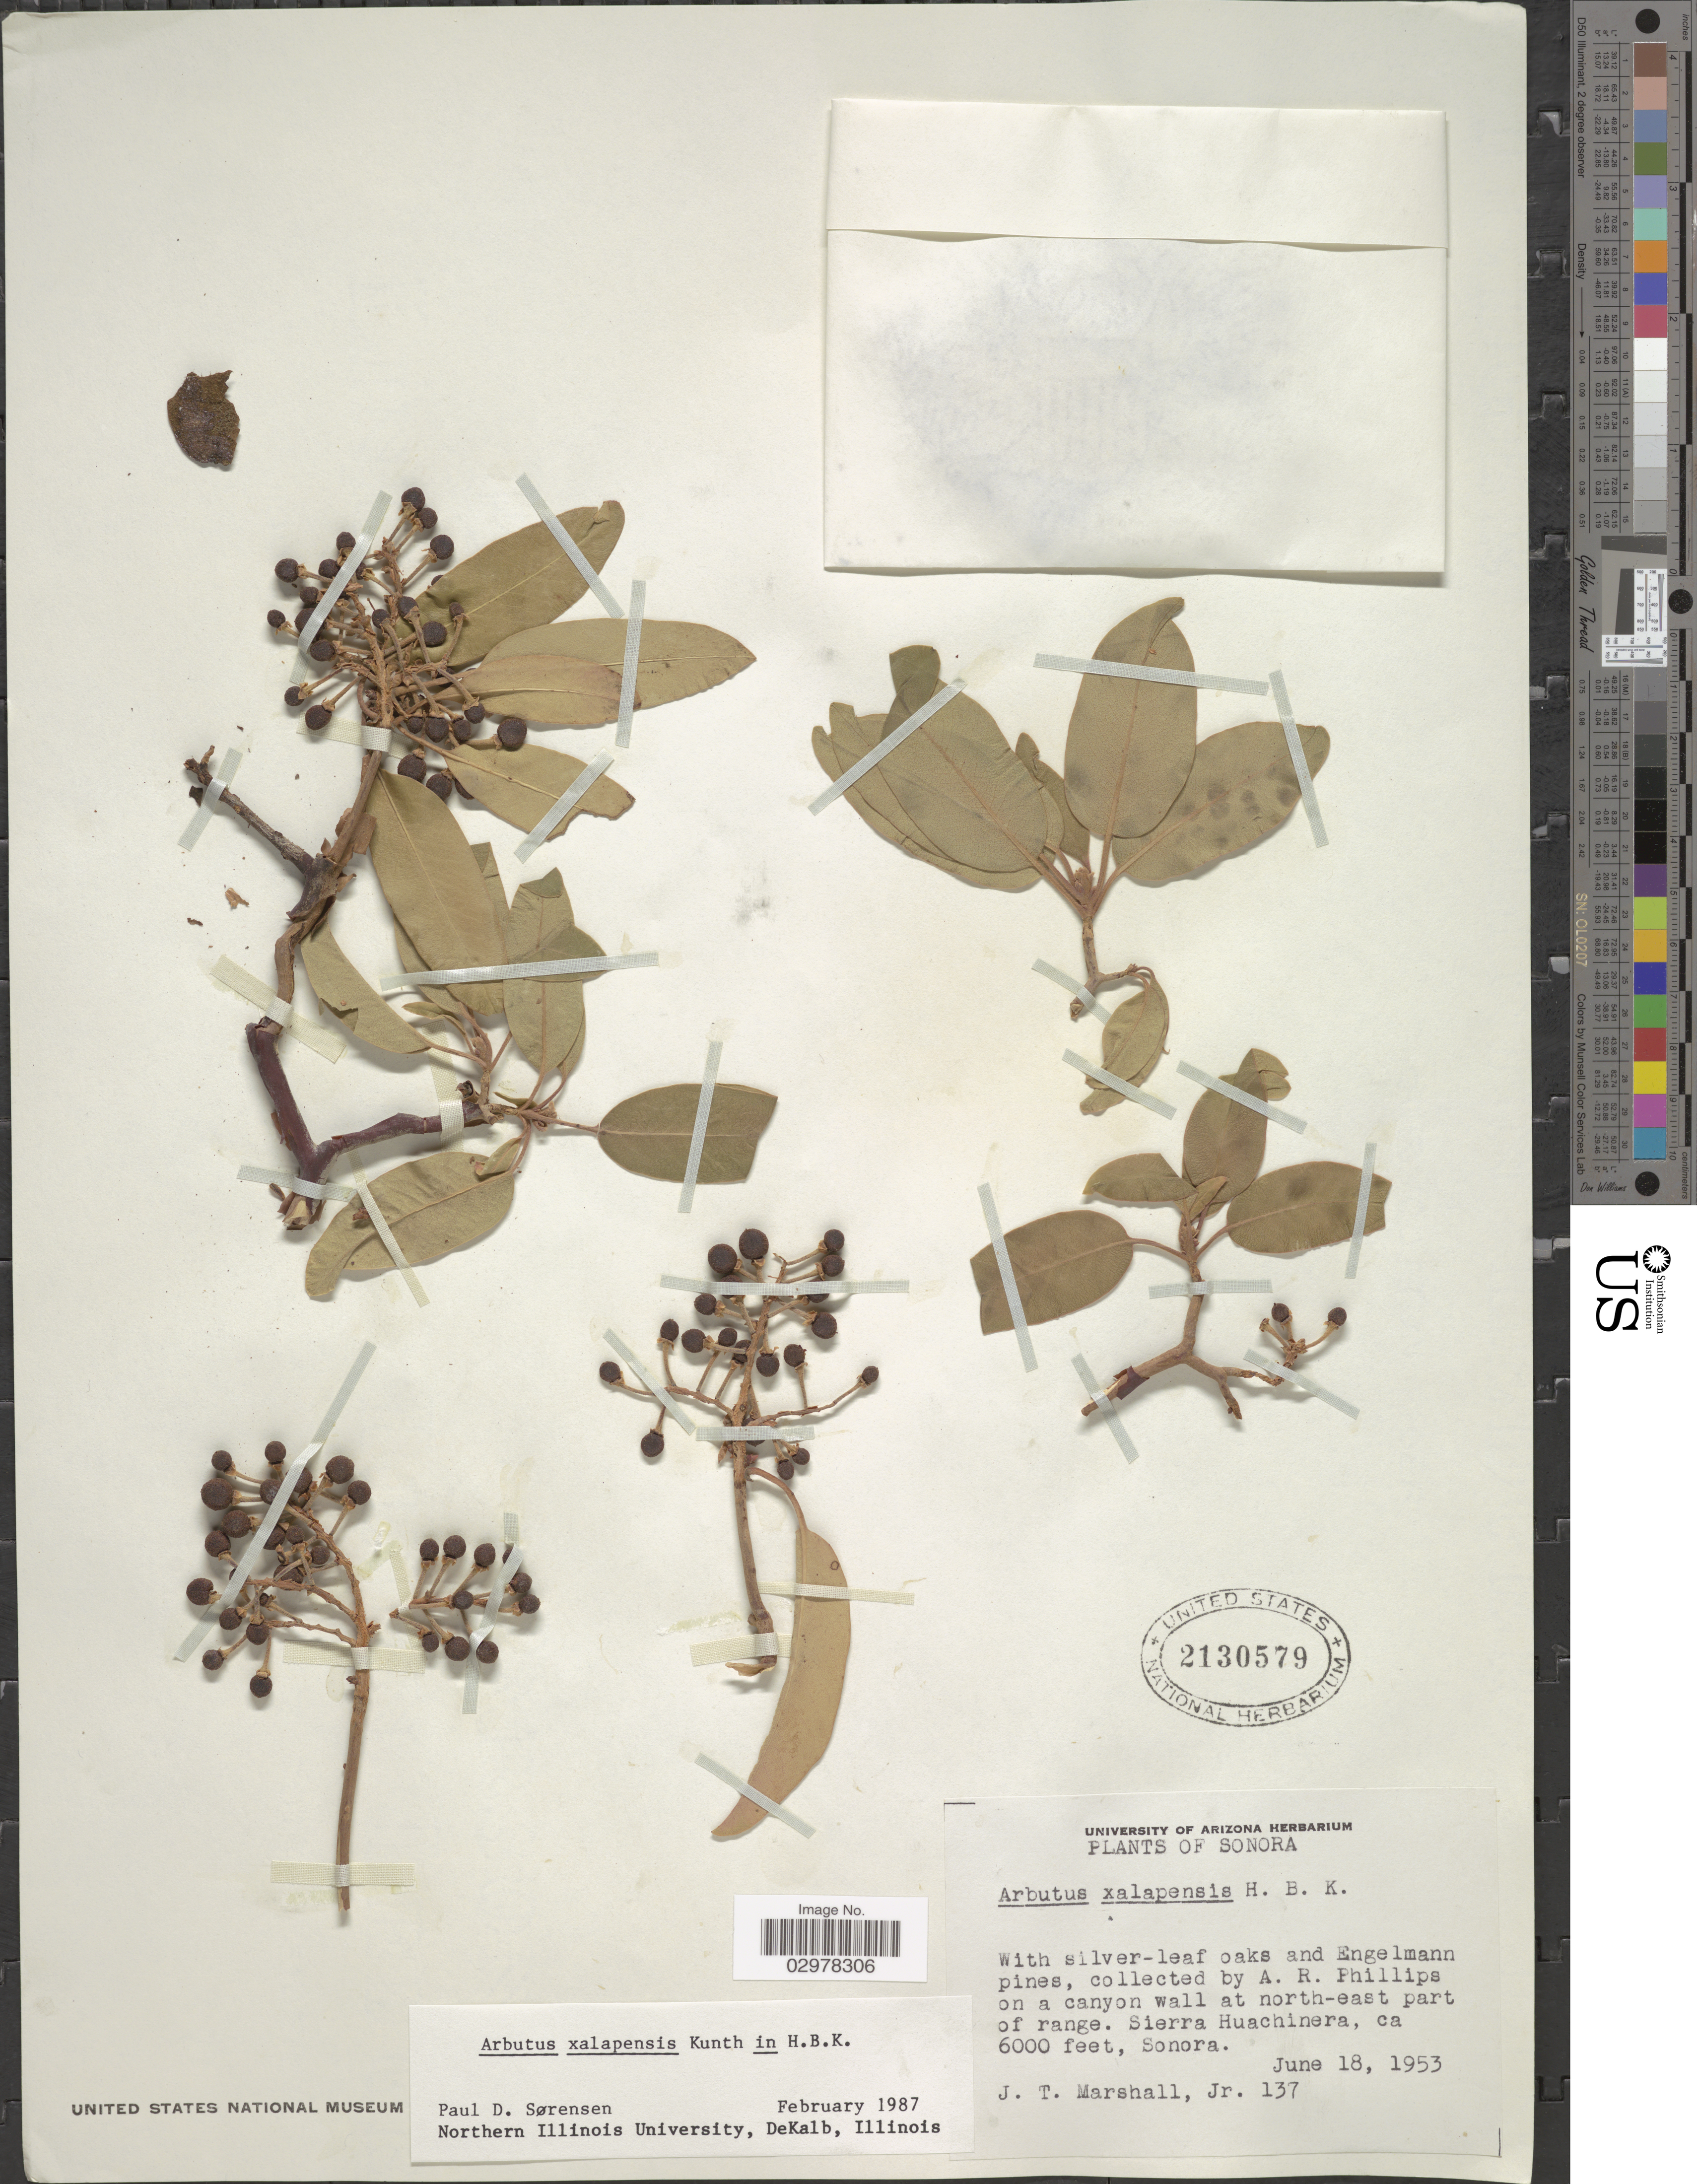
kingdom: Plantae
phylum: Tracheophyta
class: Magnoliopsida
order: Ericales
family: Ericaceae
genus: Arbutus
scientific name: Arbutus xalapensis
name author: Kunth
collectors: A. R. Phillips & Marshall Jr., J. T.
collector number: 137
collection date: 1953-06-18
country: Mexico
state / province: Sonora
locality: On a canyon wall at north-east part of range, Sierra Huachinera.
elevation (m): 1829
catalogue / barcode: US 2130579